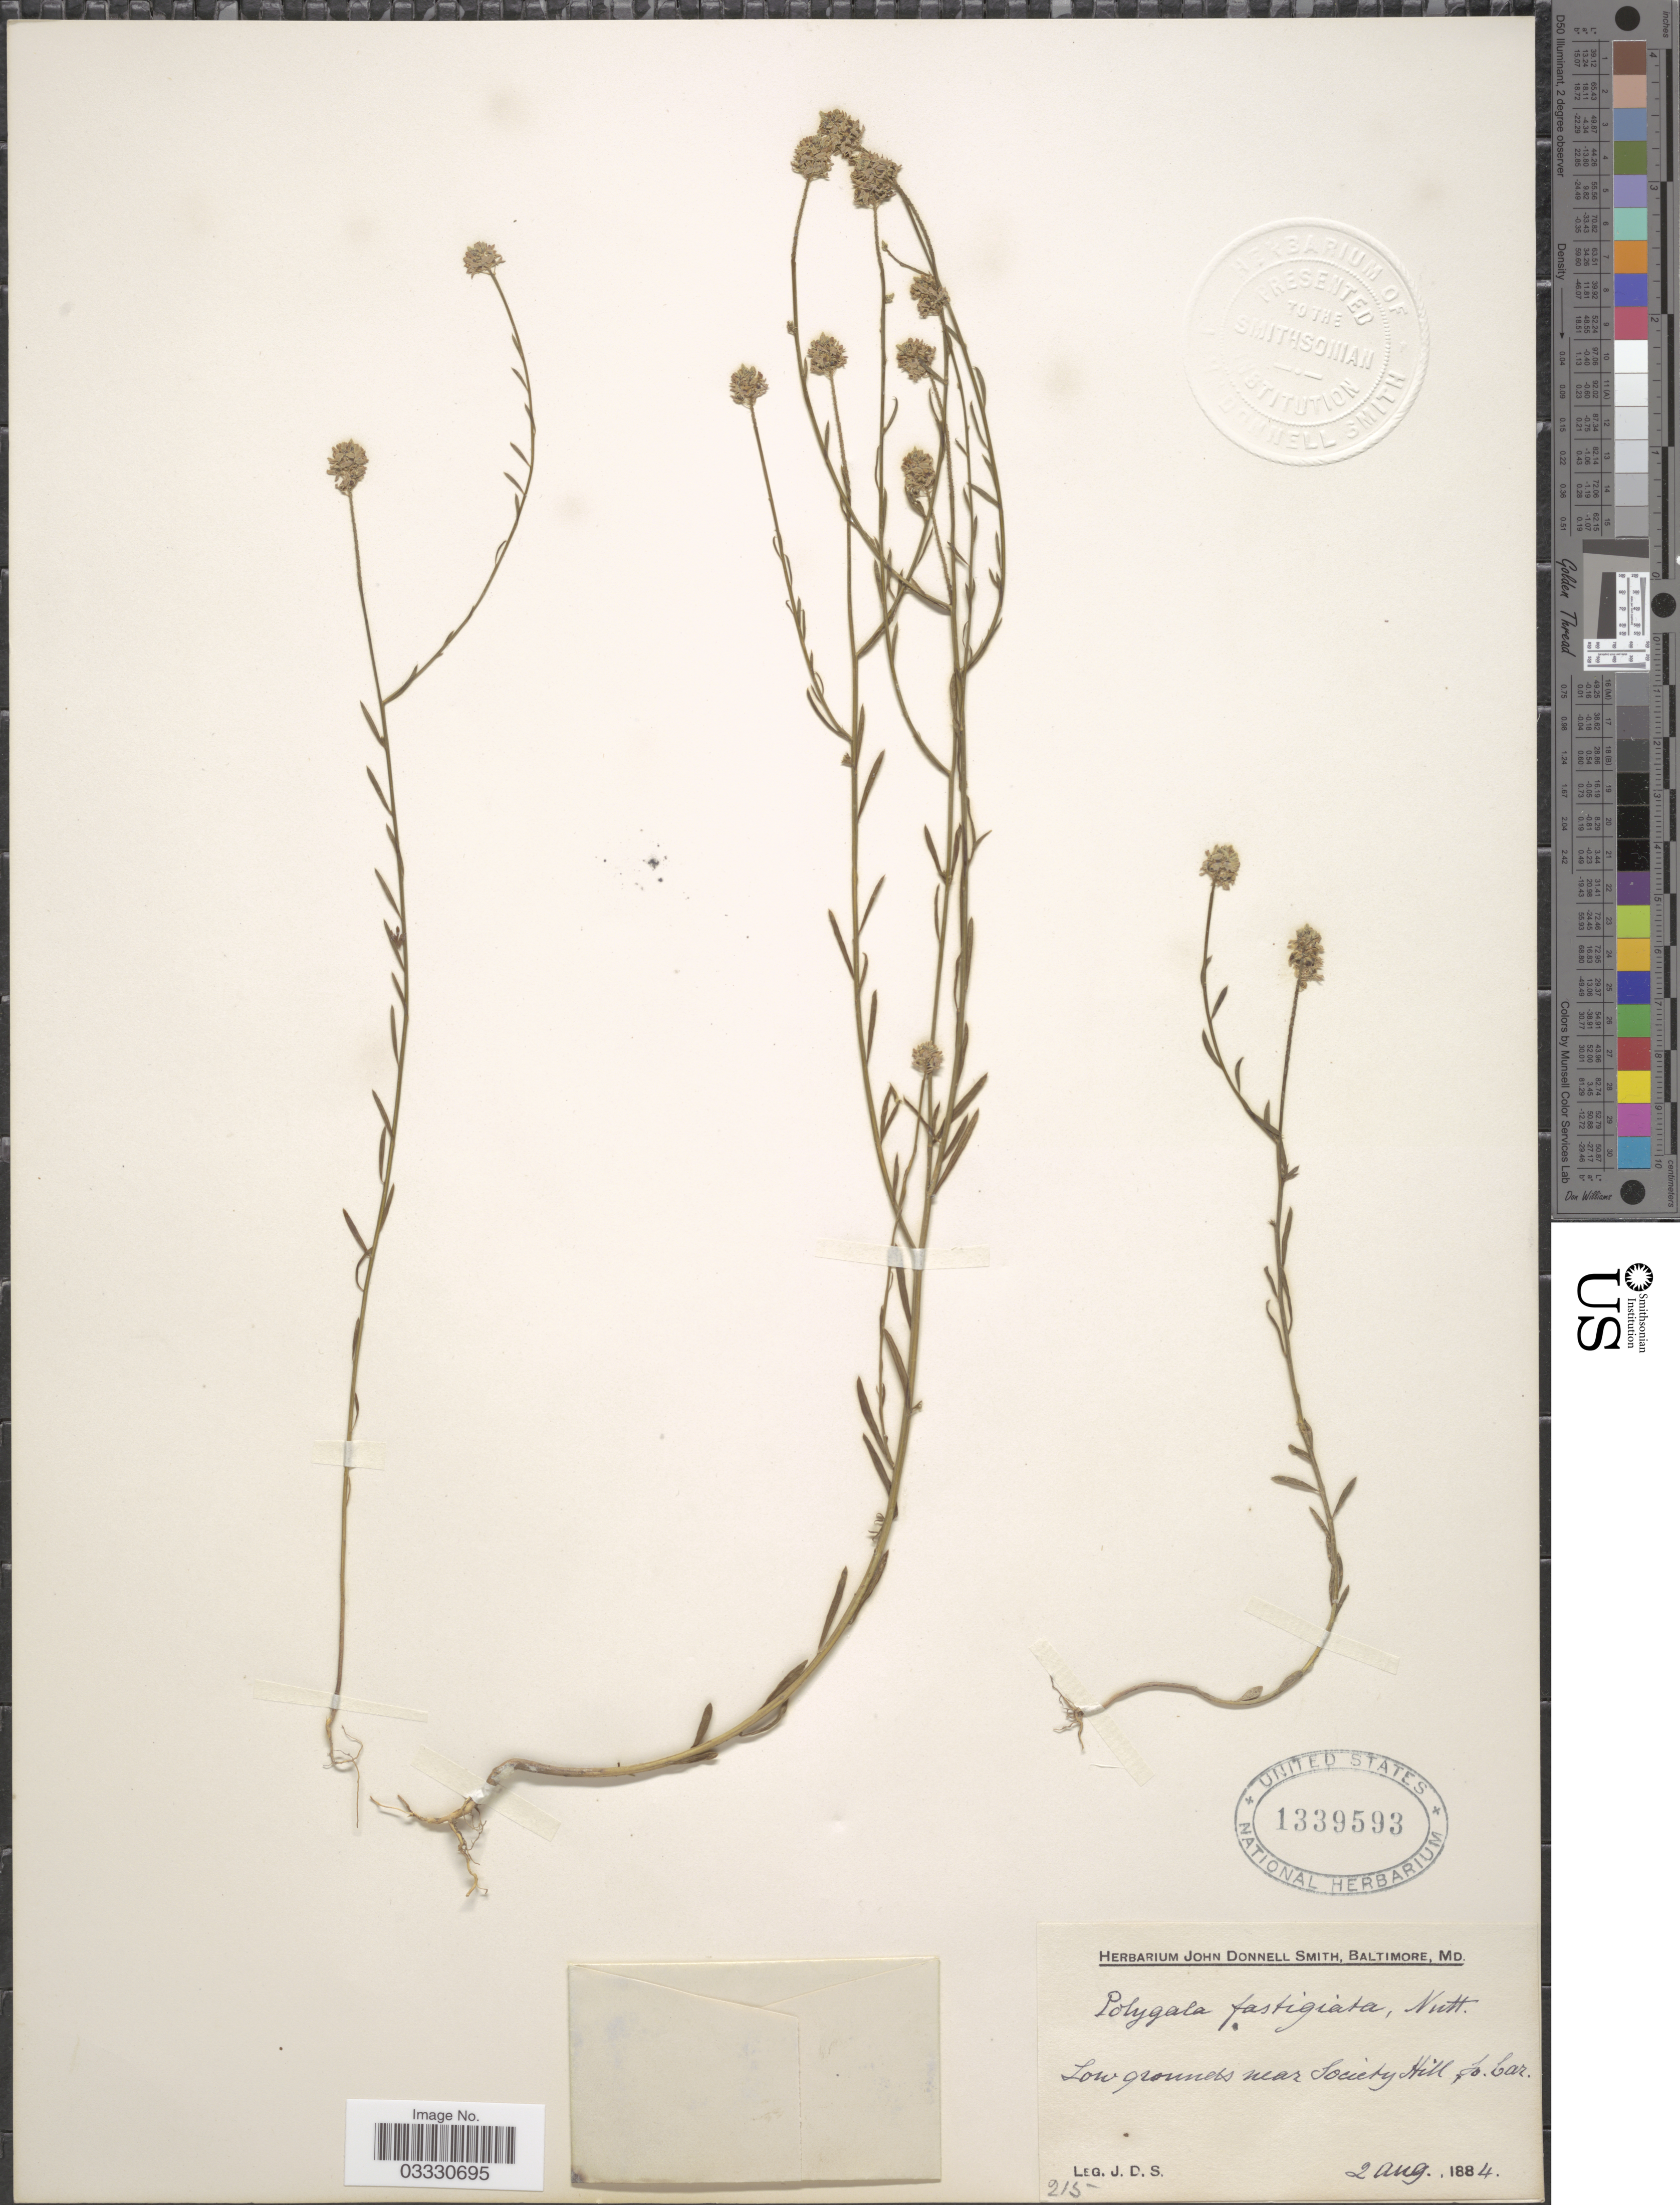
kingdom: Plantae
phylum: Tracheophyta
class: Magnoliopsida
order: Fabales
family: Polygalaceae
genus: Polygala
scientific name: Polygala fastigiata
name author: Nutt.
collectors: J. Donnell Smith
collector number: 215?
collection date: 1884-08-02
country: United States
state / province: South Carolina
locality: Low grounds near Society Hill.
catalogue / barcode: US 1339593